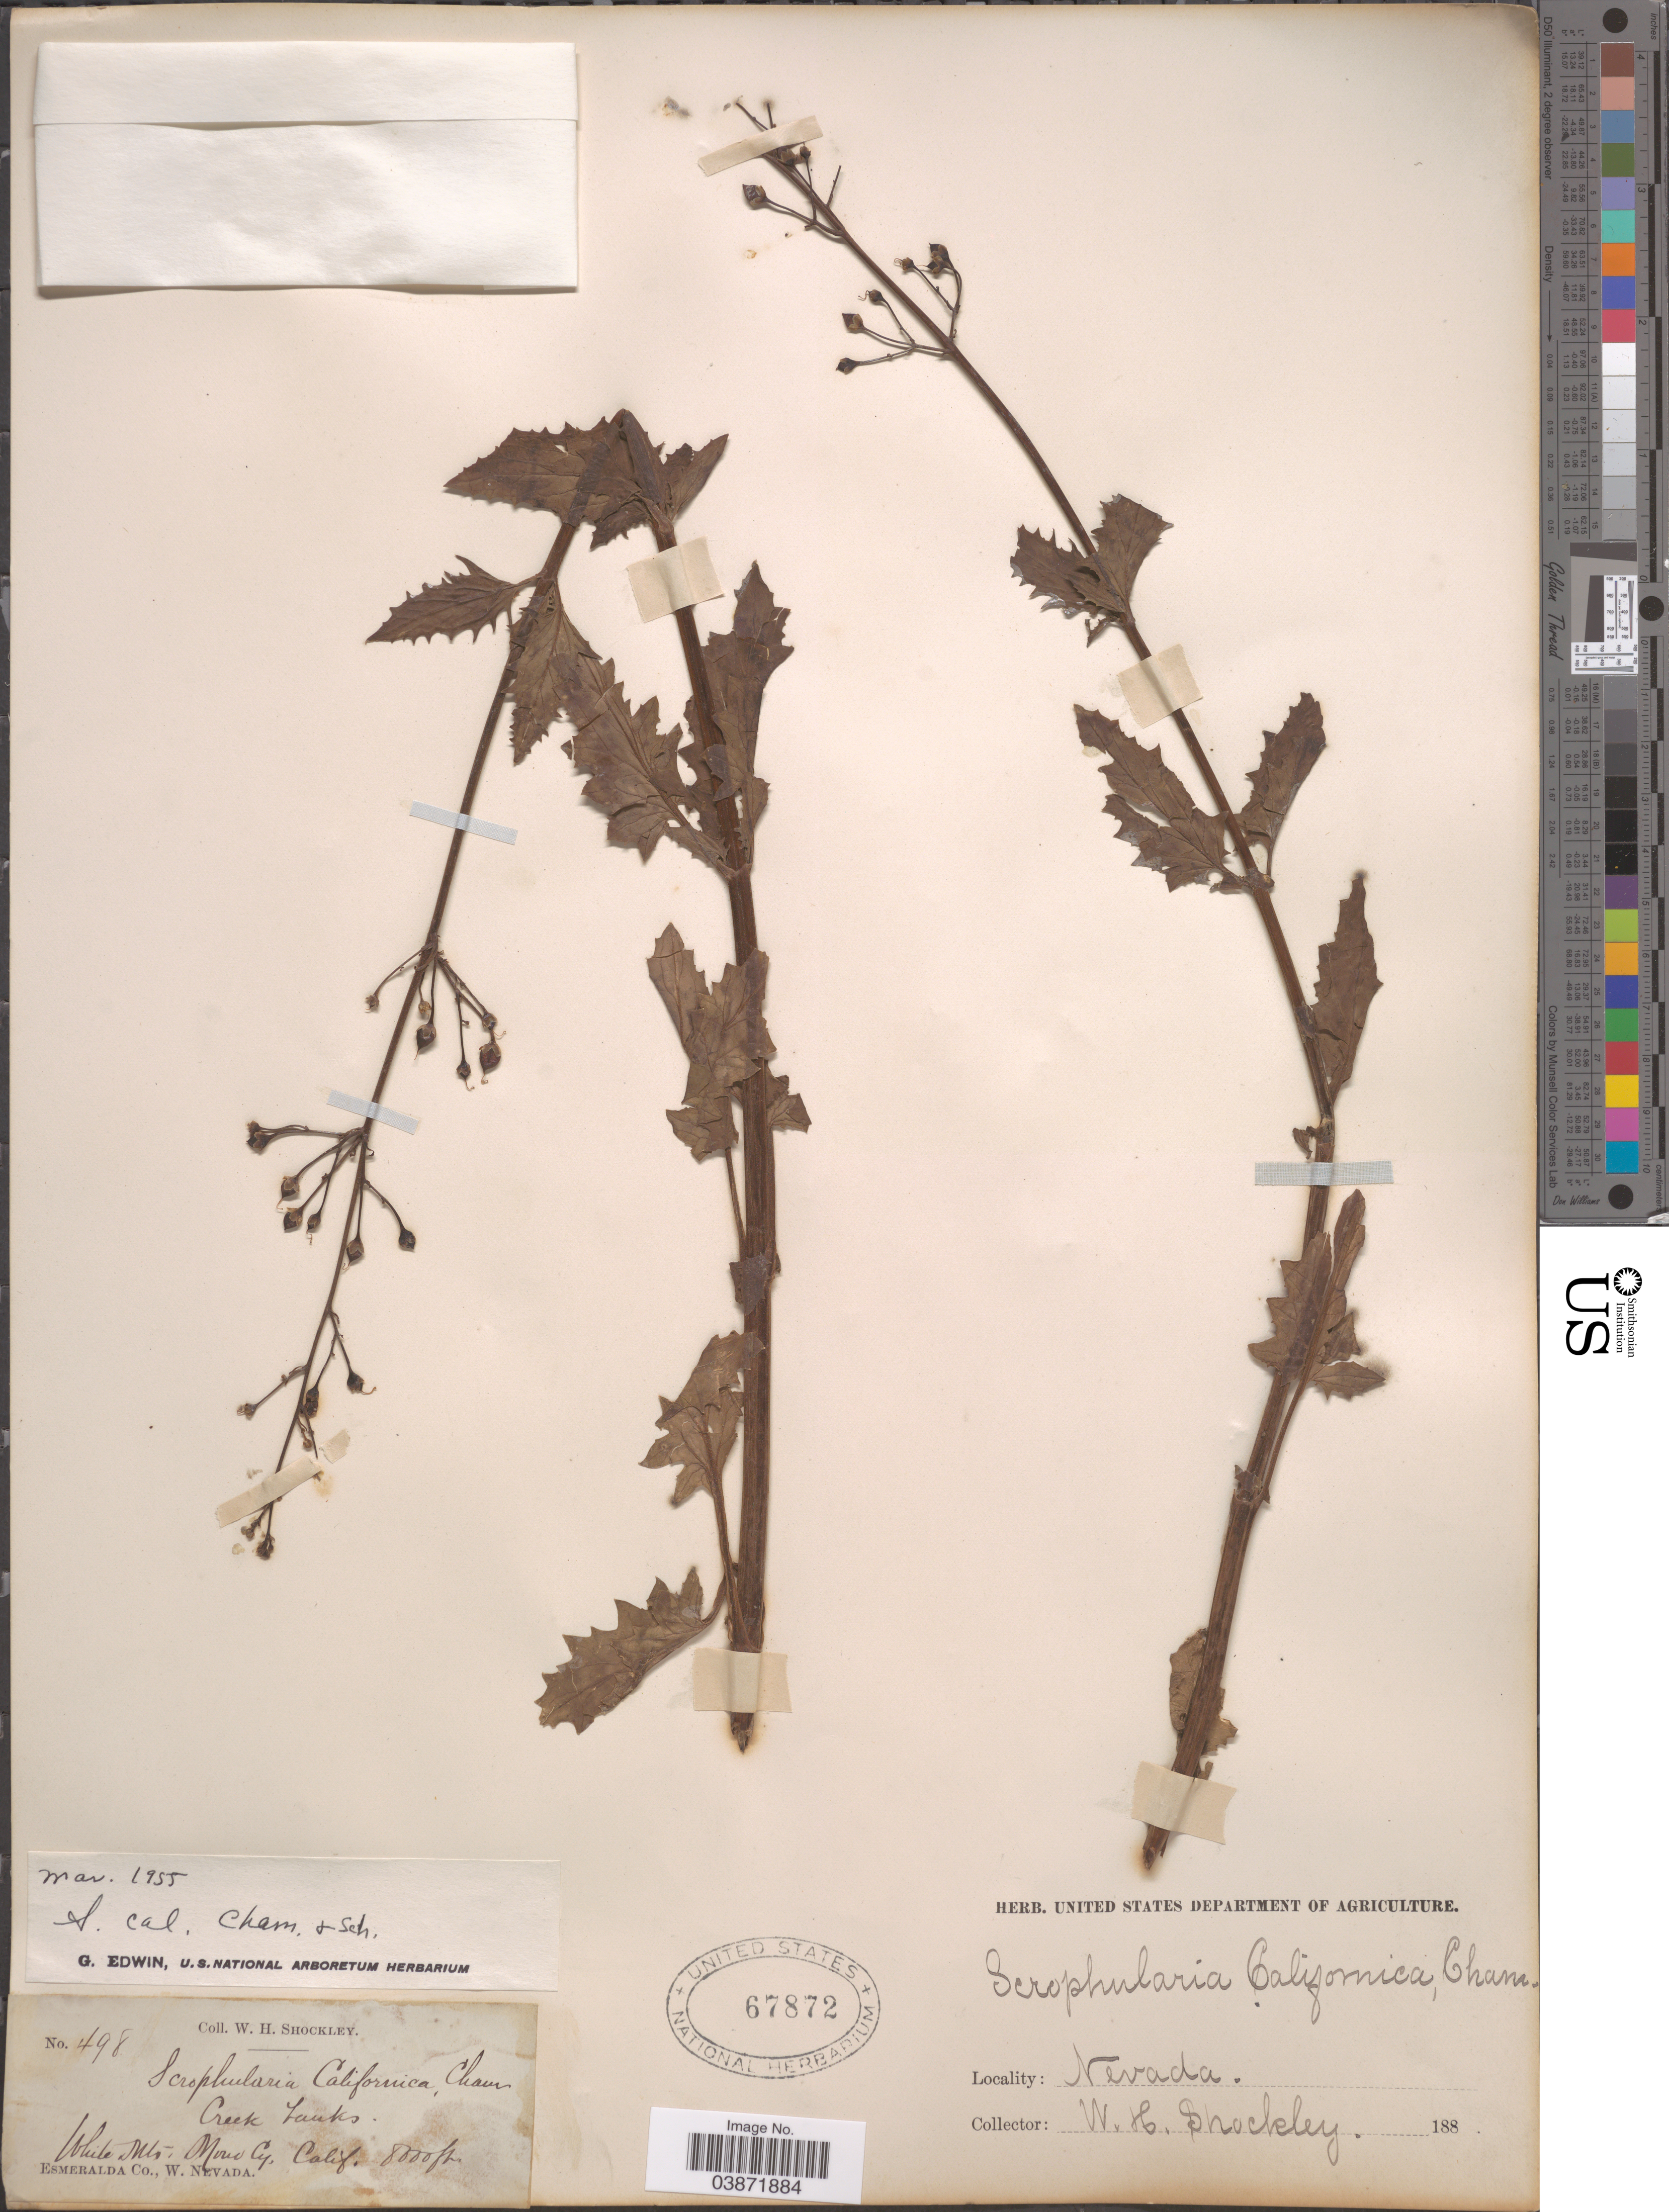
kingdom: Plantae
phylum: Tracheophyta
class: Magnoliopsida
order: Lamiales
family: Scrophulariaceae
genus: Scrophularia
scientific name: Scrophularia californica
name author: Cham. & Schltdl.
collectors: W. Shockley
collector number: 498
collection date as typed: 188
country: United States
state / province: California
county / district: Mono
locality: Creek banks. White Mts. Mono Co.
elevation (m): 2438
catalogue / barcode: US 67872